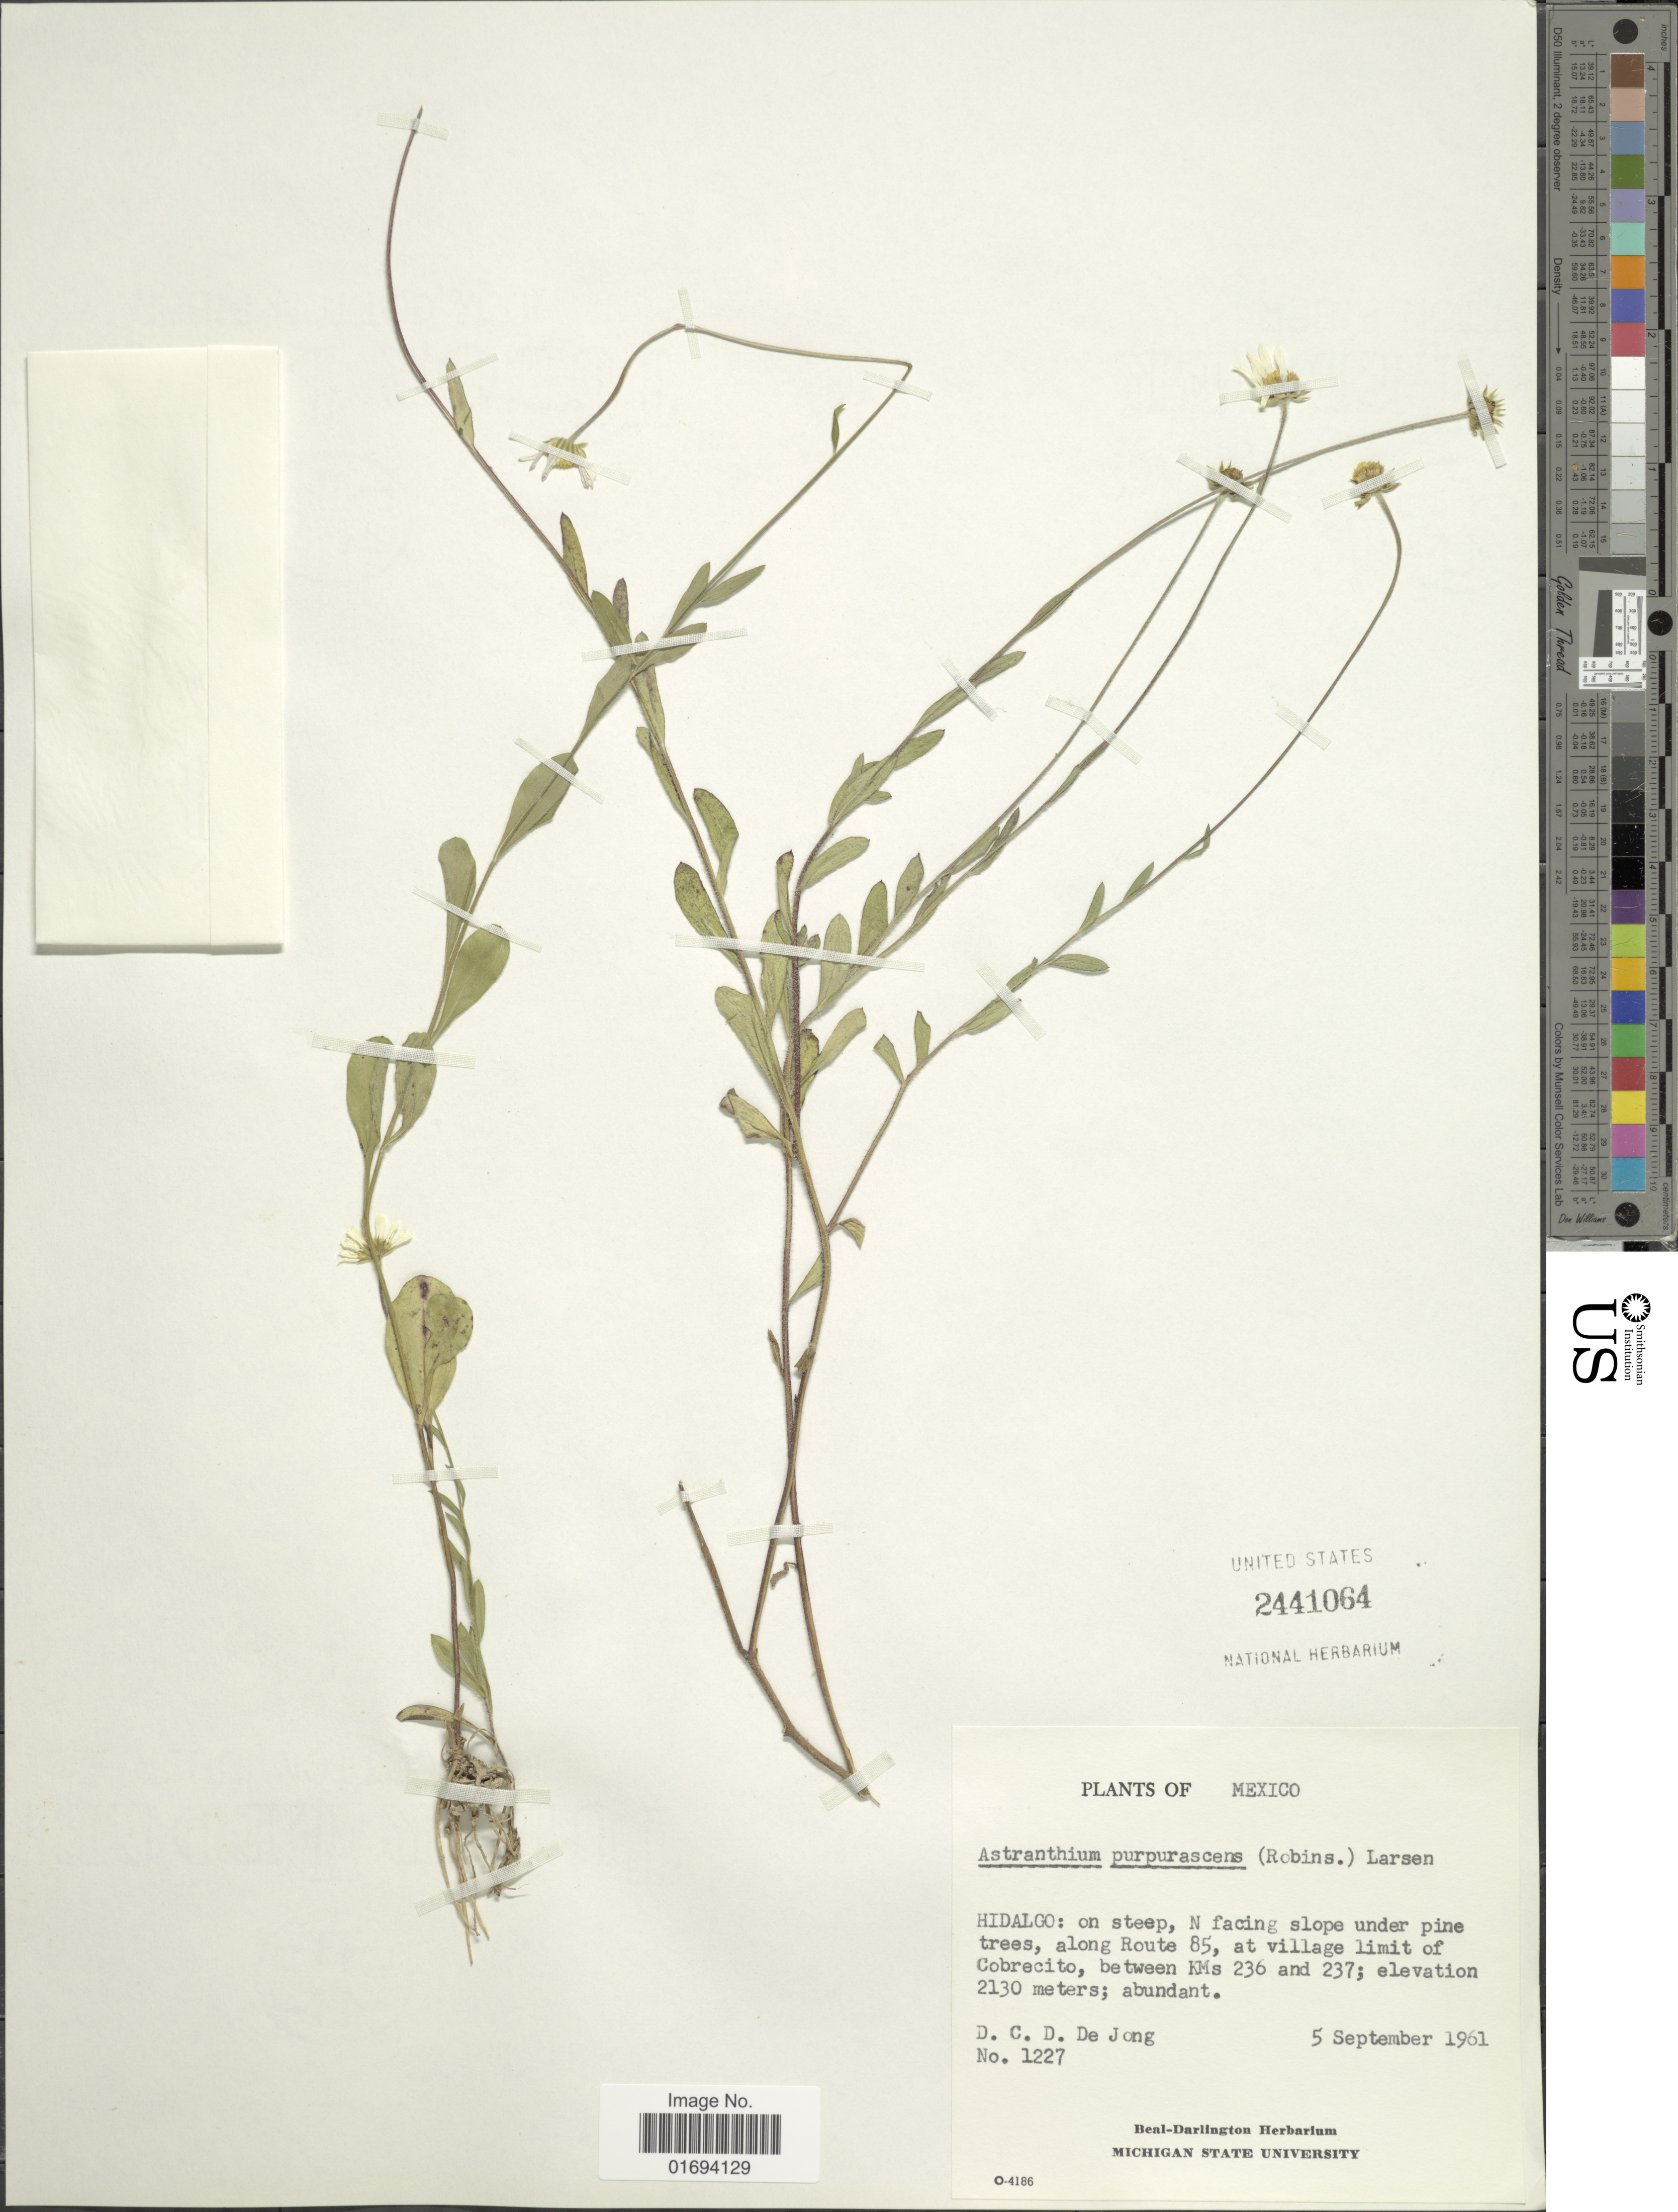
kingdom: Plantae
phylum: Tracheophyta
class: Magnoliopsida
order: Asterales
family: Asteraceae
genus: Astranthium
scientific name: Astranthium purpurascens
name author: (B.L. Rob.) Larsen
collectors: D. De Jong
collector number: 1227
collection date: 1961-09-05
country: Mexico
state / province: Hidalgo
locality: Along route 85, at village limit of Cobrecito, between KMs 236 and 237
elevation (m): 2130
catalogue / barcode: US 2441064